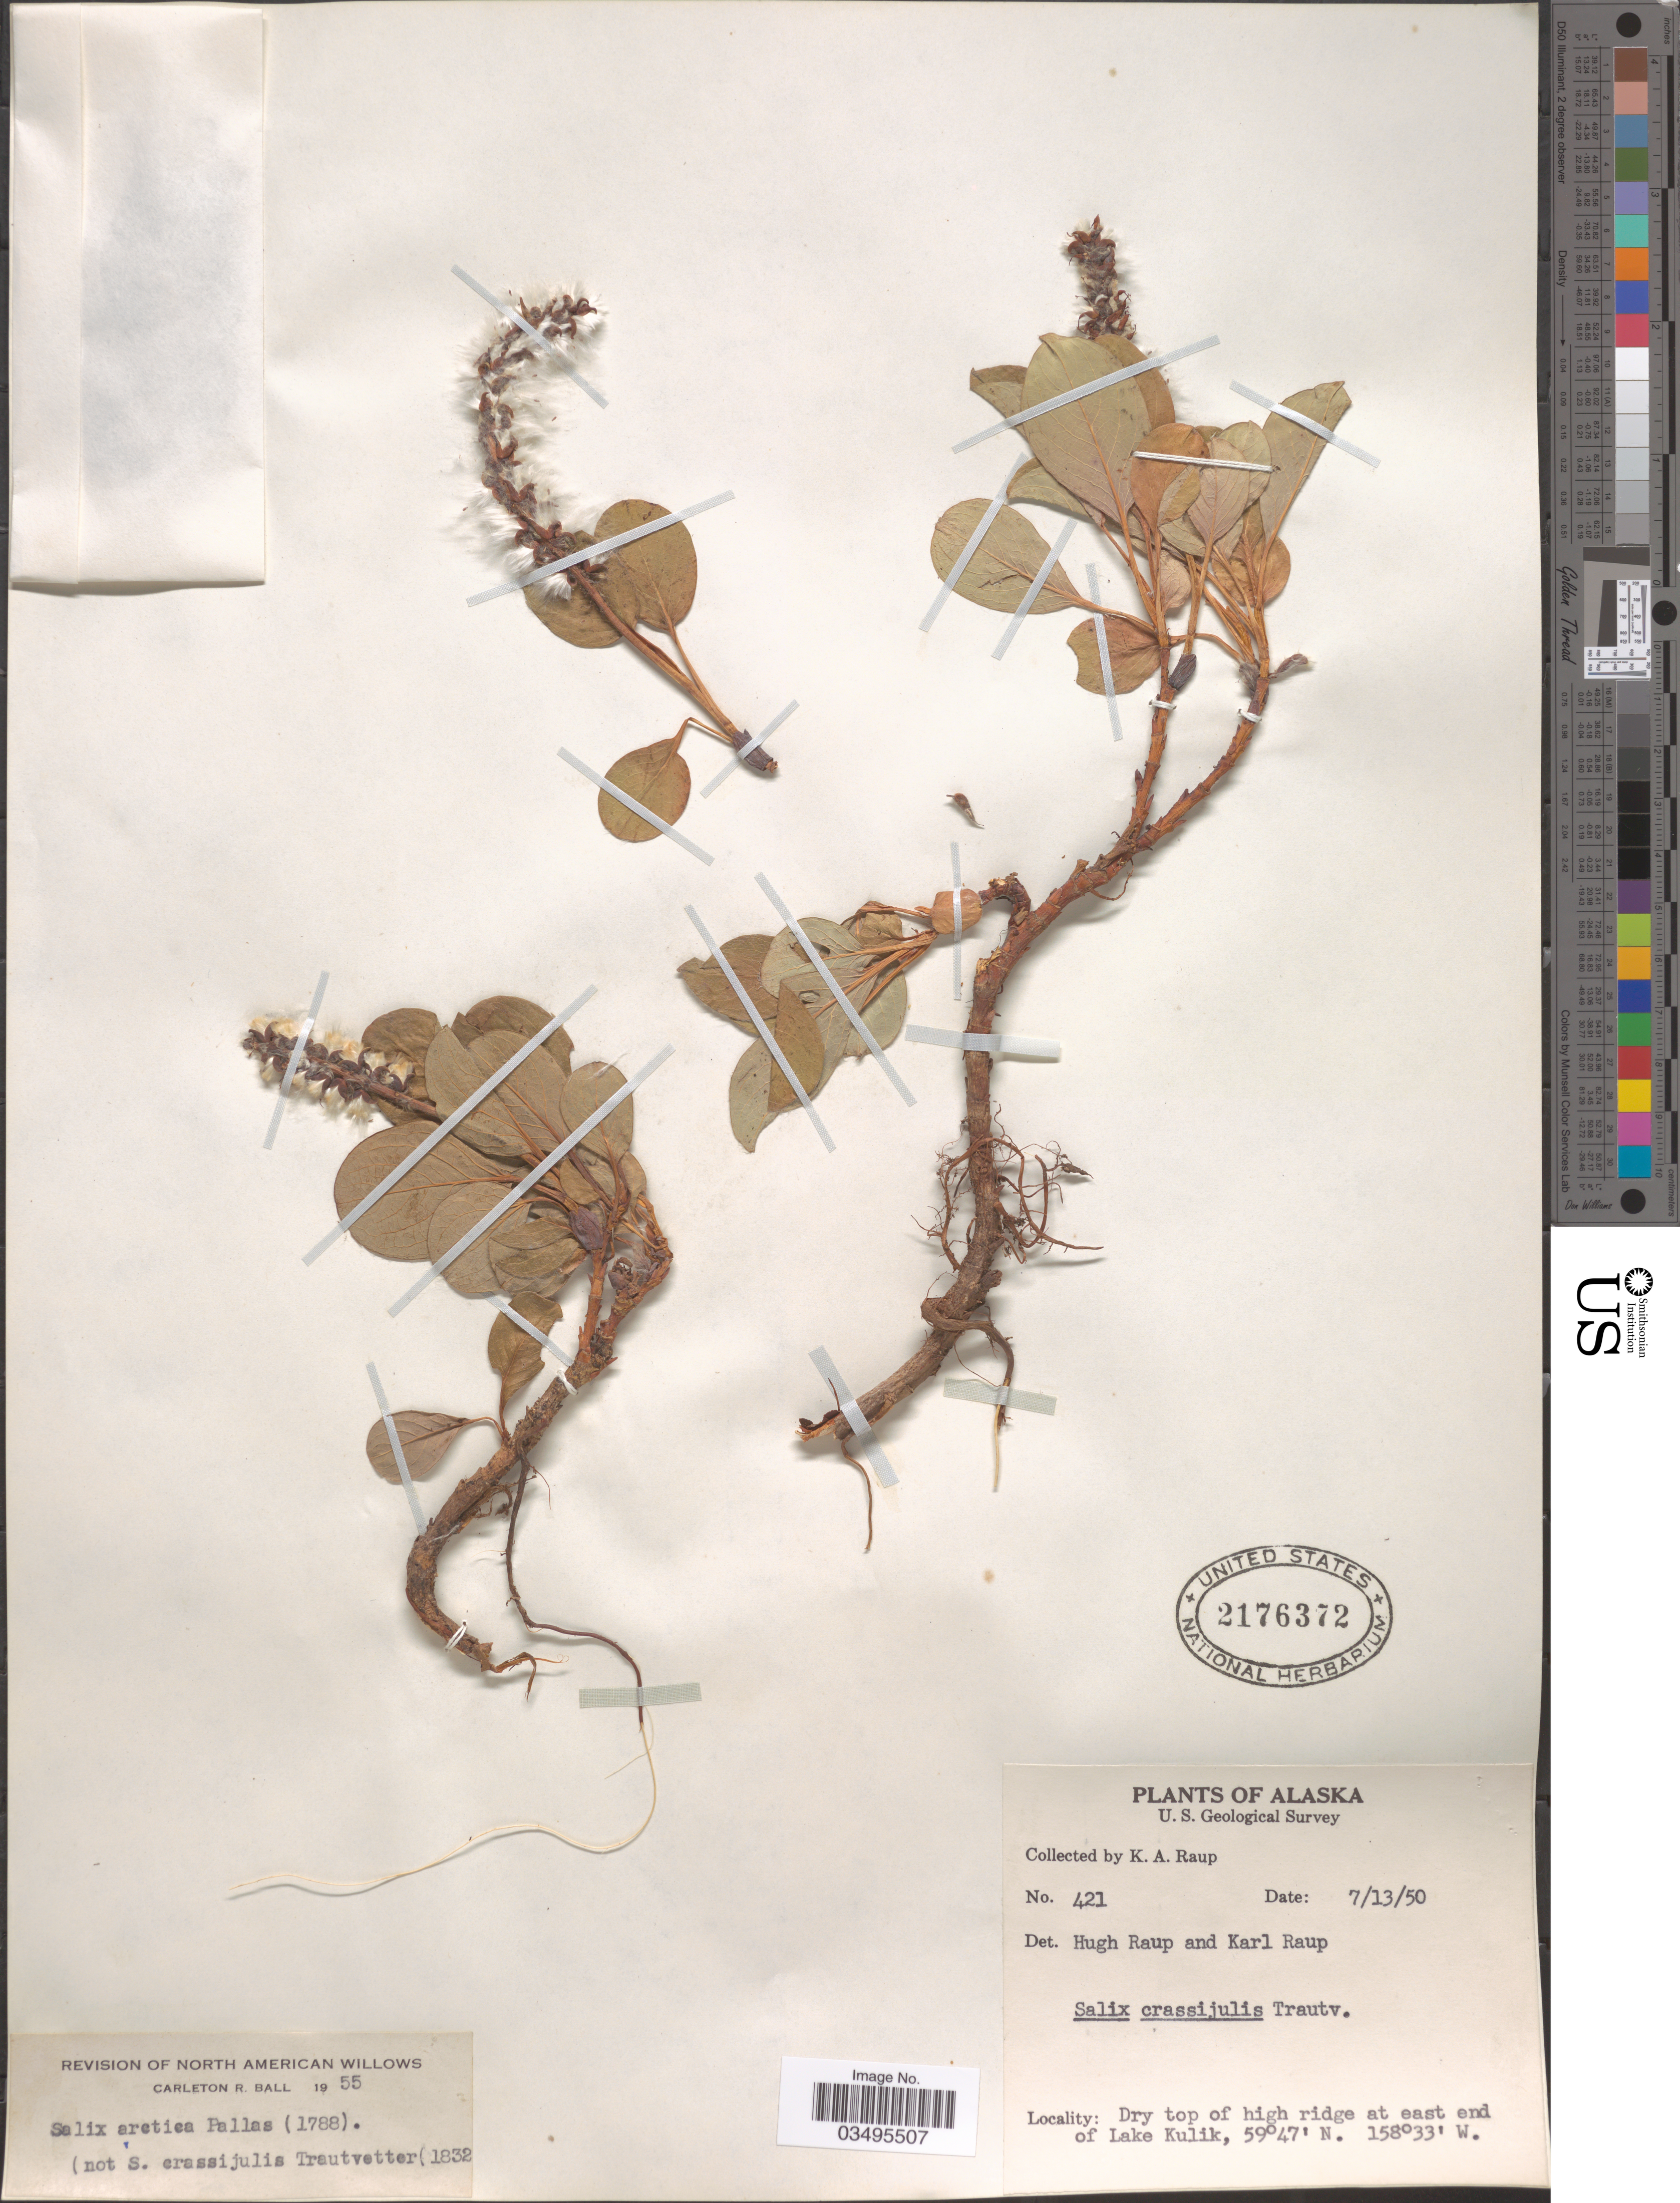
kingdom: Plantae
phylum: Tracheophyta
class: Magnoliopsida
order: Malpighiales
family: Salicaceae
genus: Salix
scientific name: Salix arctica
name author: Pall.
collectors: K. Raup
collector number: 421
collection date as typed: Transcribed d/m/y: 13/7/50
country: United States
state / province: Alaska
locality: Dry top of high ridge at east end of Lake Kulik.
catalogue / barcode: US 2176372